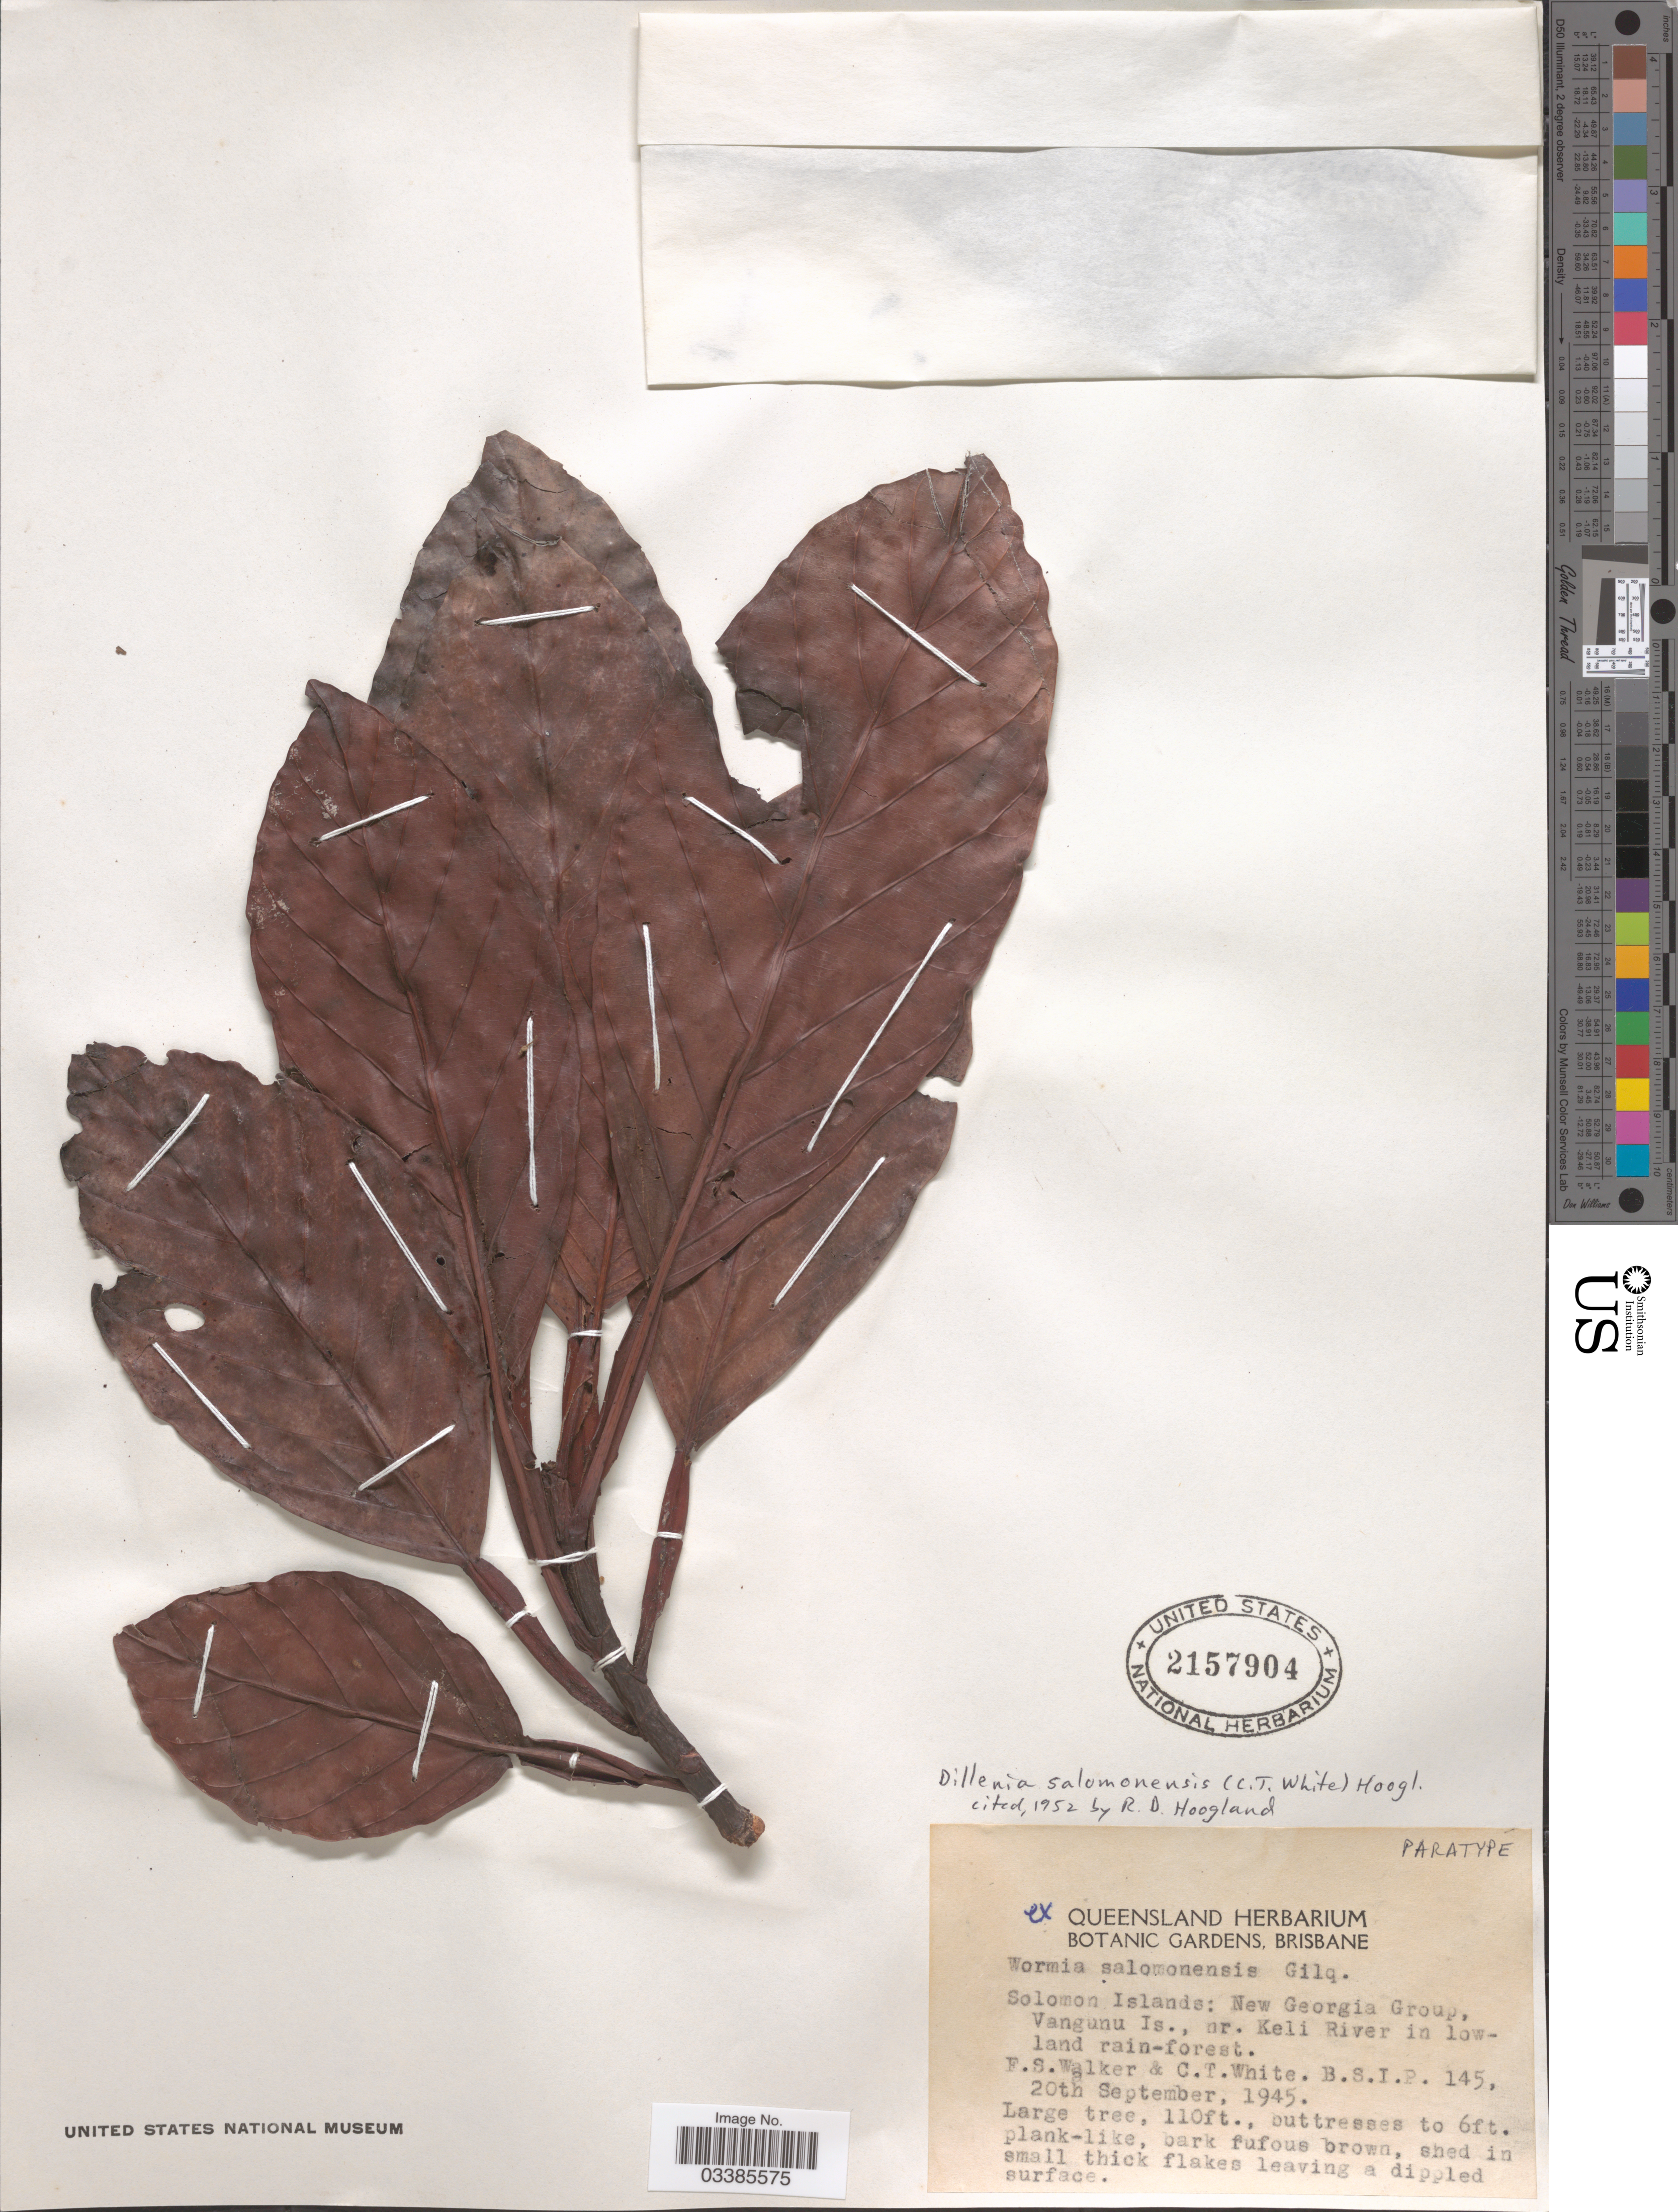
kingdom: Plantae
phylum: Tracheophyta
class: Magnoliopsida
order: Dilleniales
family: Dilleniaceae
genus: Dillenia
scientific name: Dillenia salomonensis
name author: (C.T. White) Hoogland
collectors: F. Walker & C. T. White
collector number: B.S.I.P.145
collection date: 1945-09-20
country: Solomon Islands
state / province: Solomon Islands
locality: New Georgia Group, Vangunu Is., nr. Keli River in lowland rain-forest.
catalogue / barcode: US 2157904